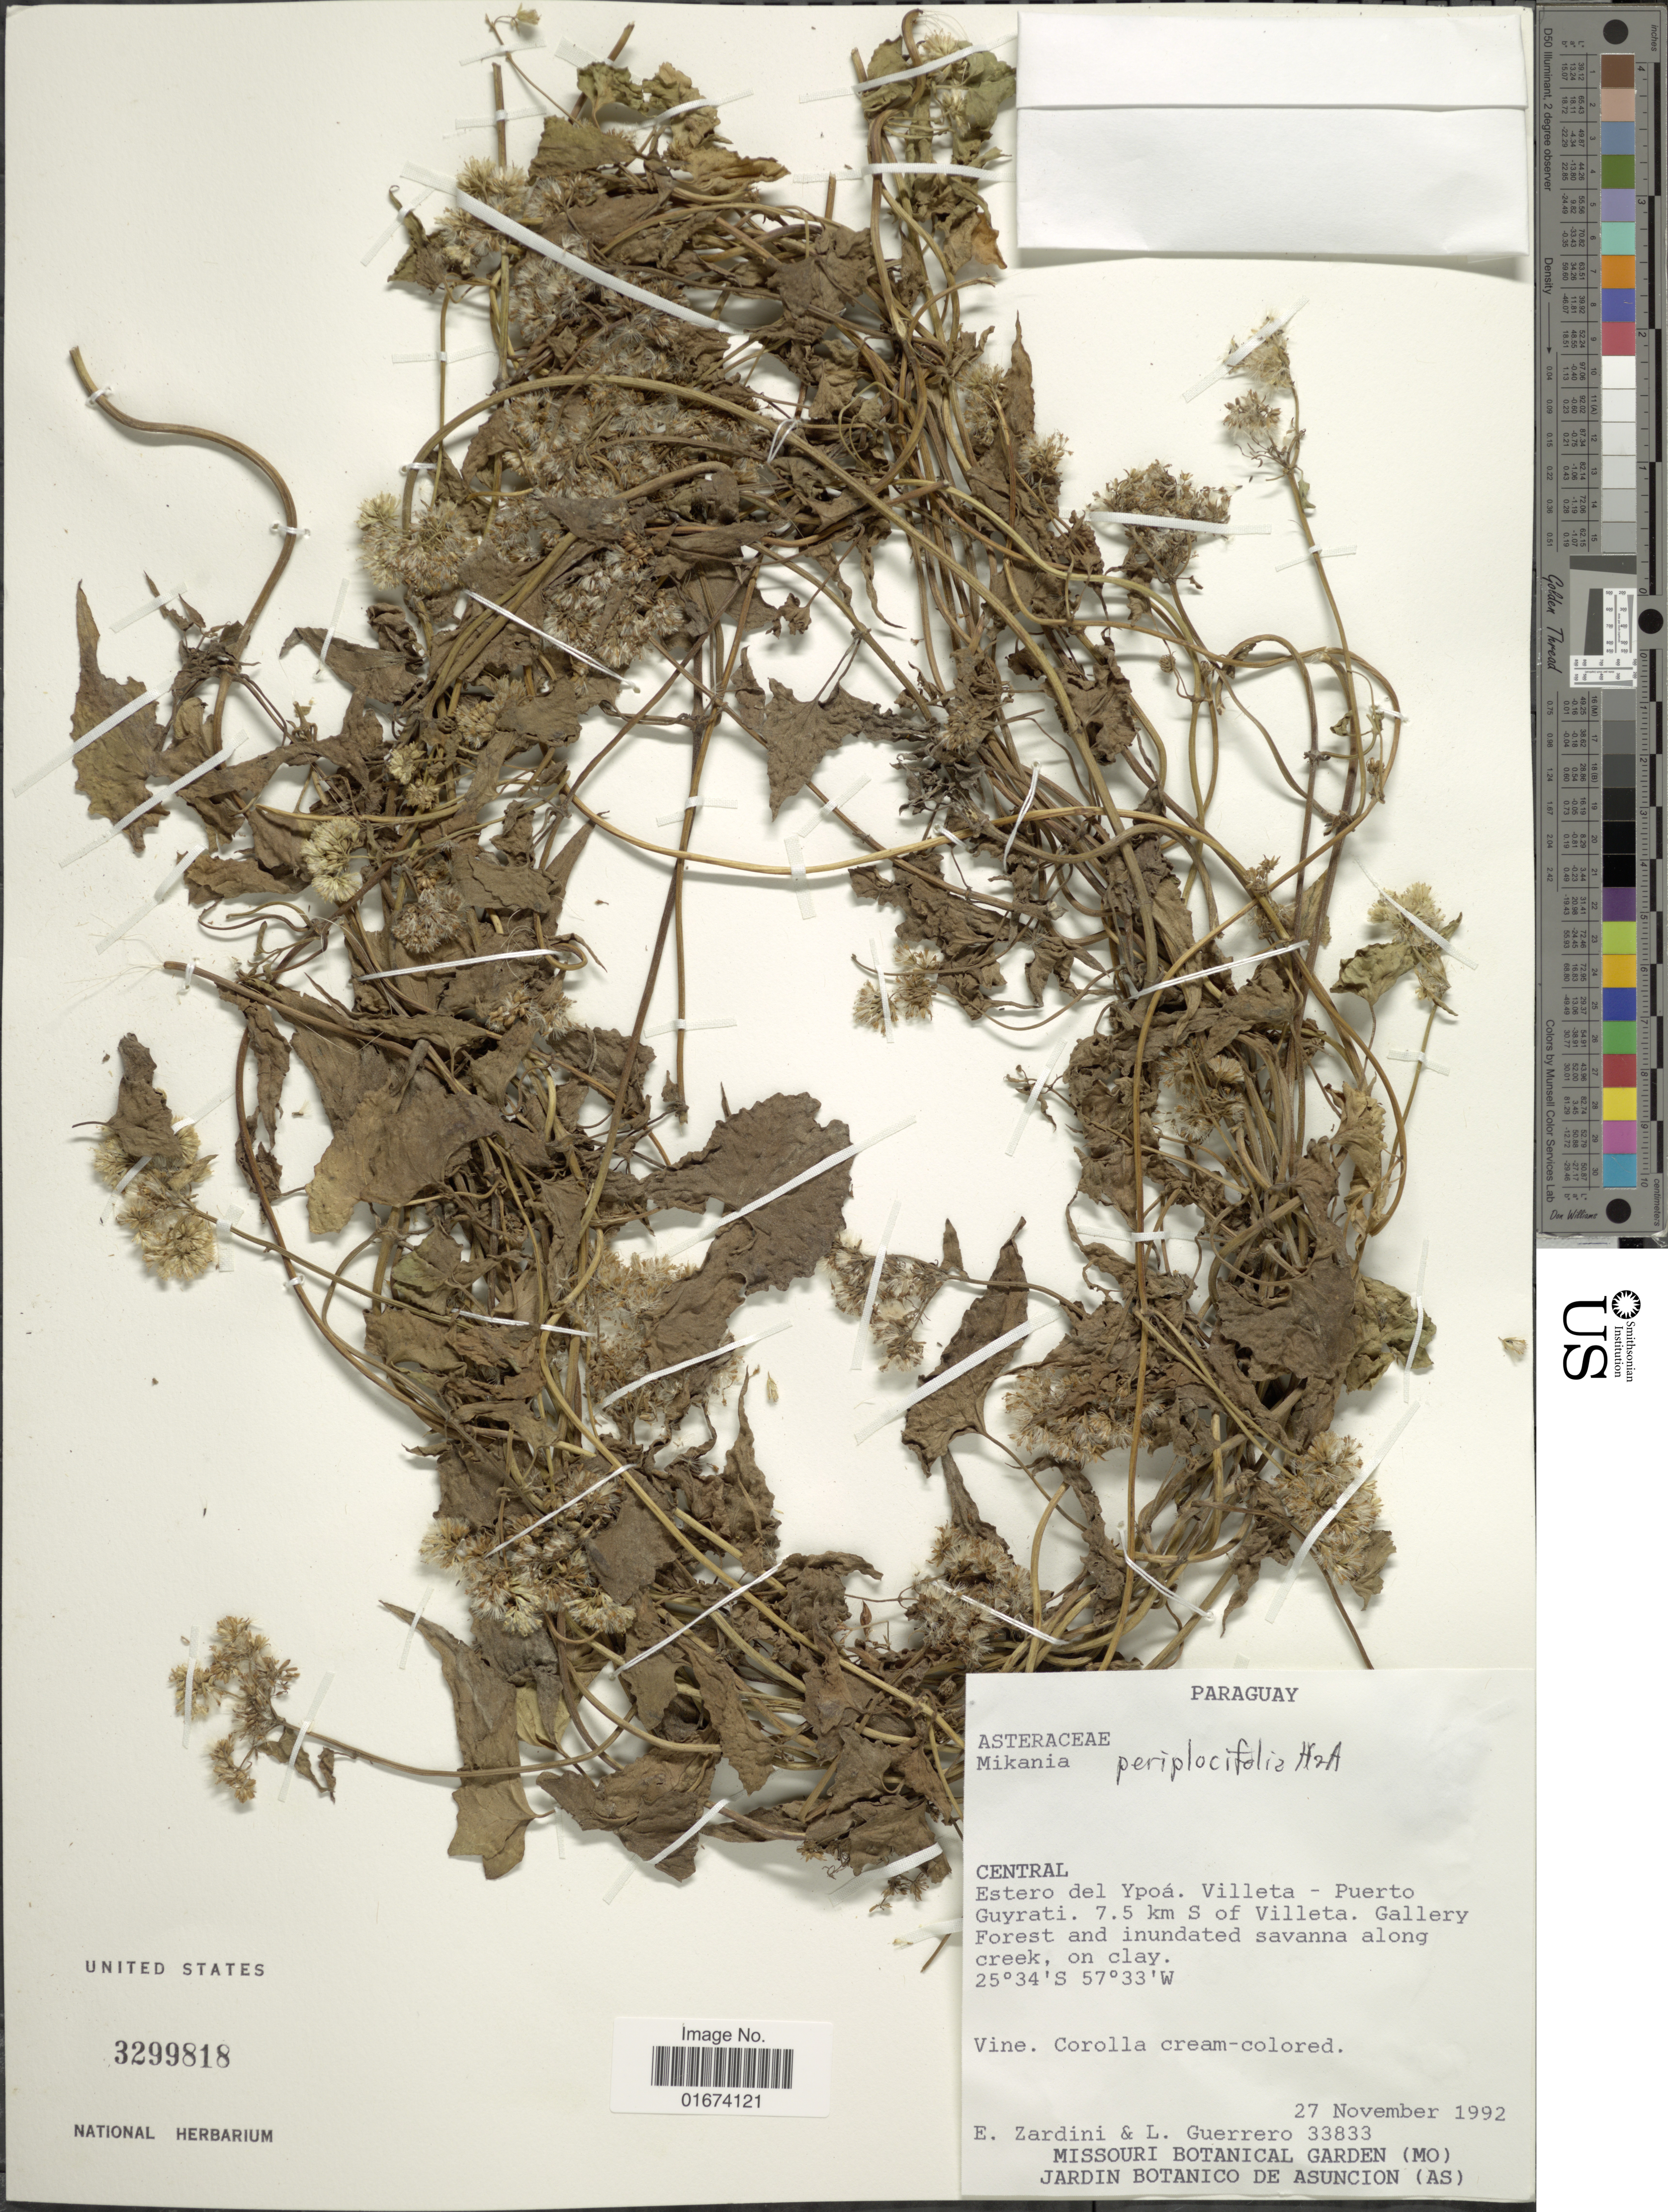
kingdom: Plantae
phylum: Tracheophyta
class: Magnoliopsida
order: Asterales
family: Asteraceae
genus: Mikania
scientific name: Mikania periplocifolia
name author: Hook. & Arn.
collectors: E. M. Zardini & L. Guerrero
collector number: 33833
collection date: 1992-11-27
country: Paraguay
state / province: Central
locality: Estero del Ypoá. Villeta - Puerto Guyrati. 7.5 km S of Villea. Gallery Forest and inundated savanna along creek, on clay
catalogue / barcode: US 3299818